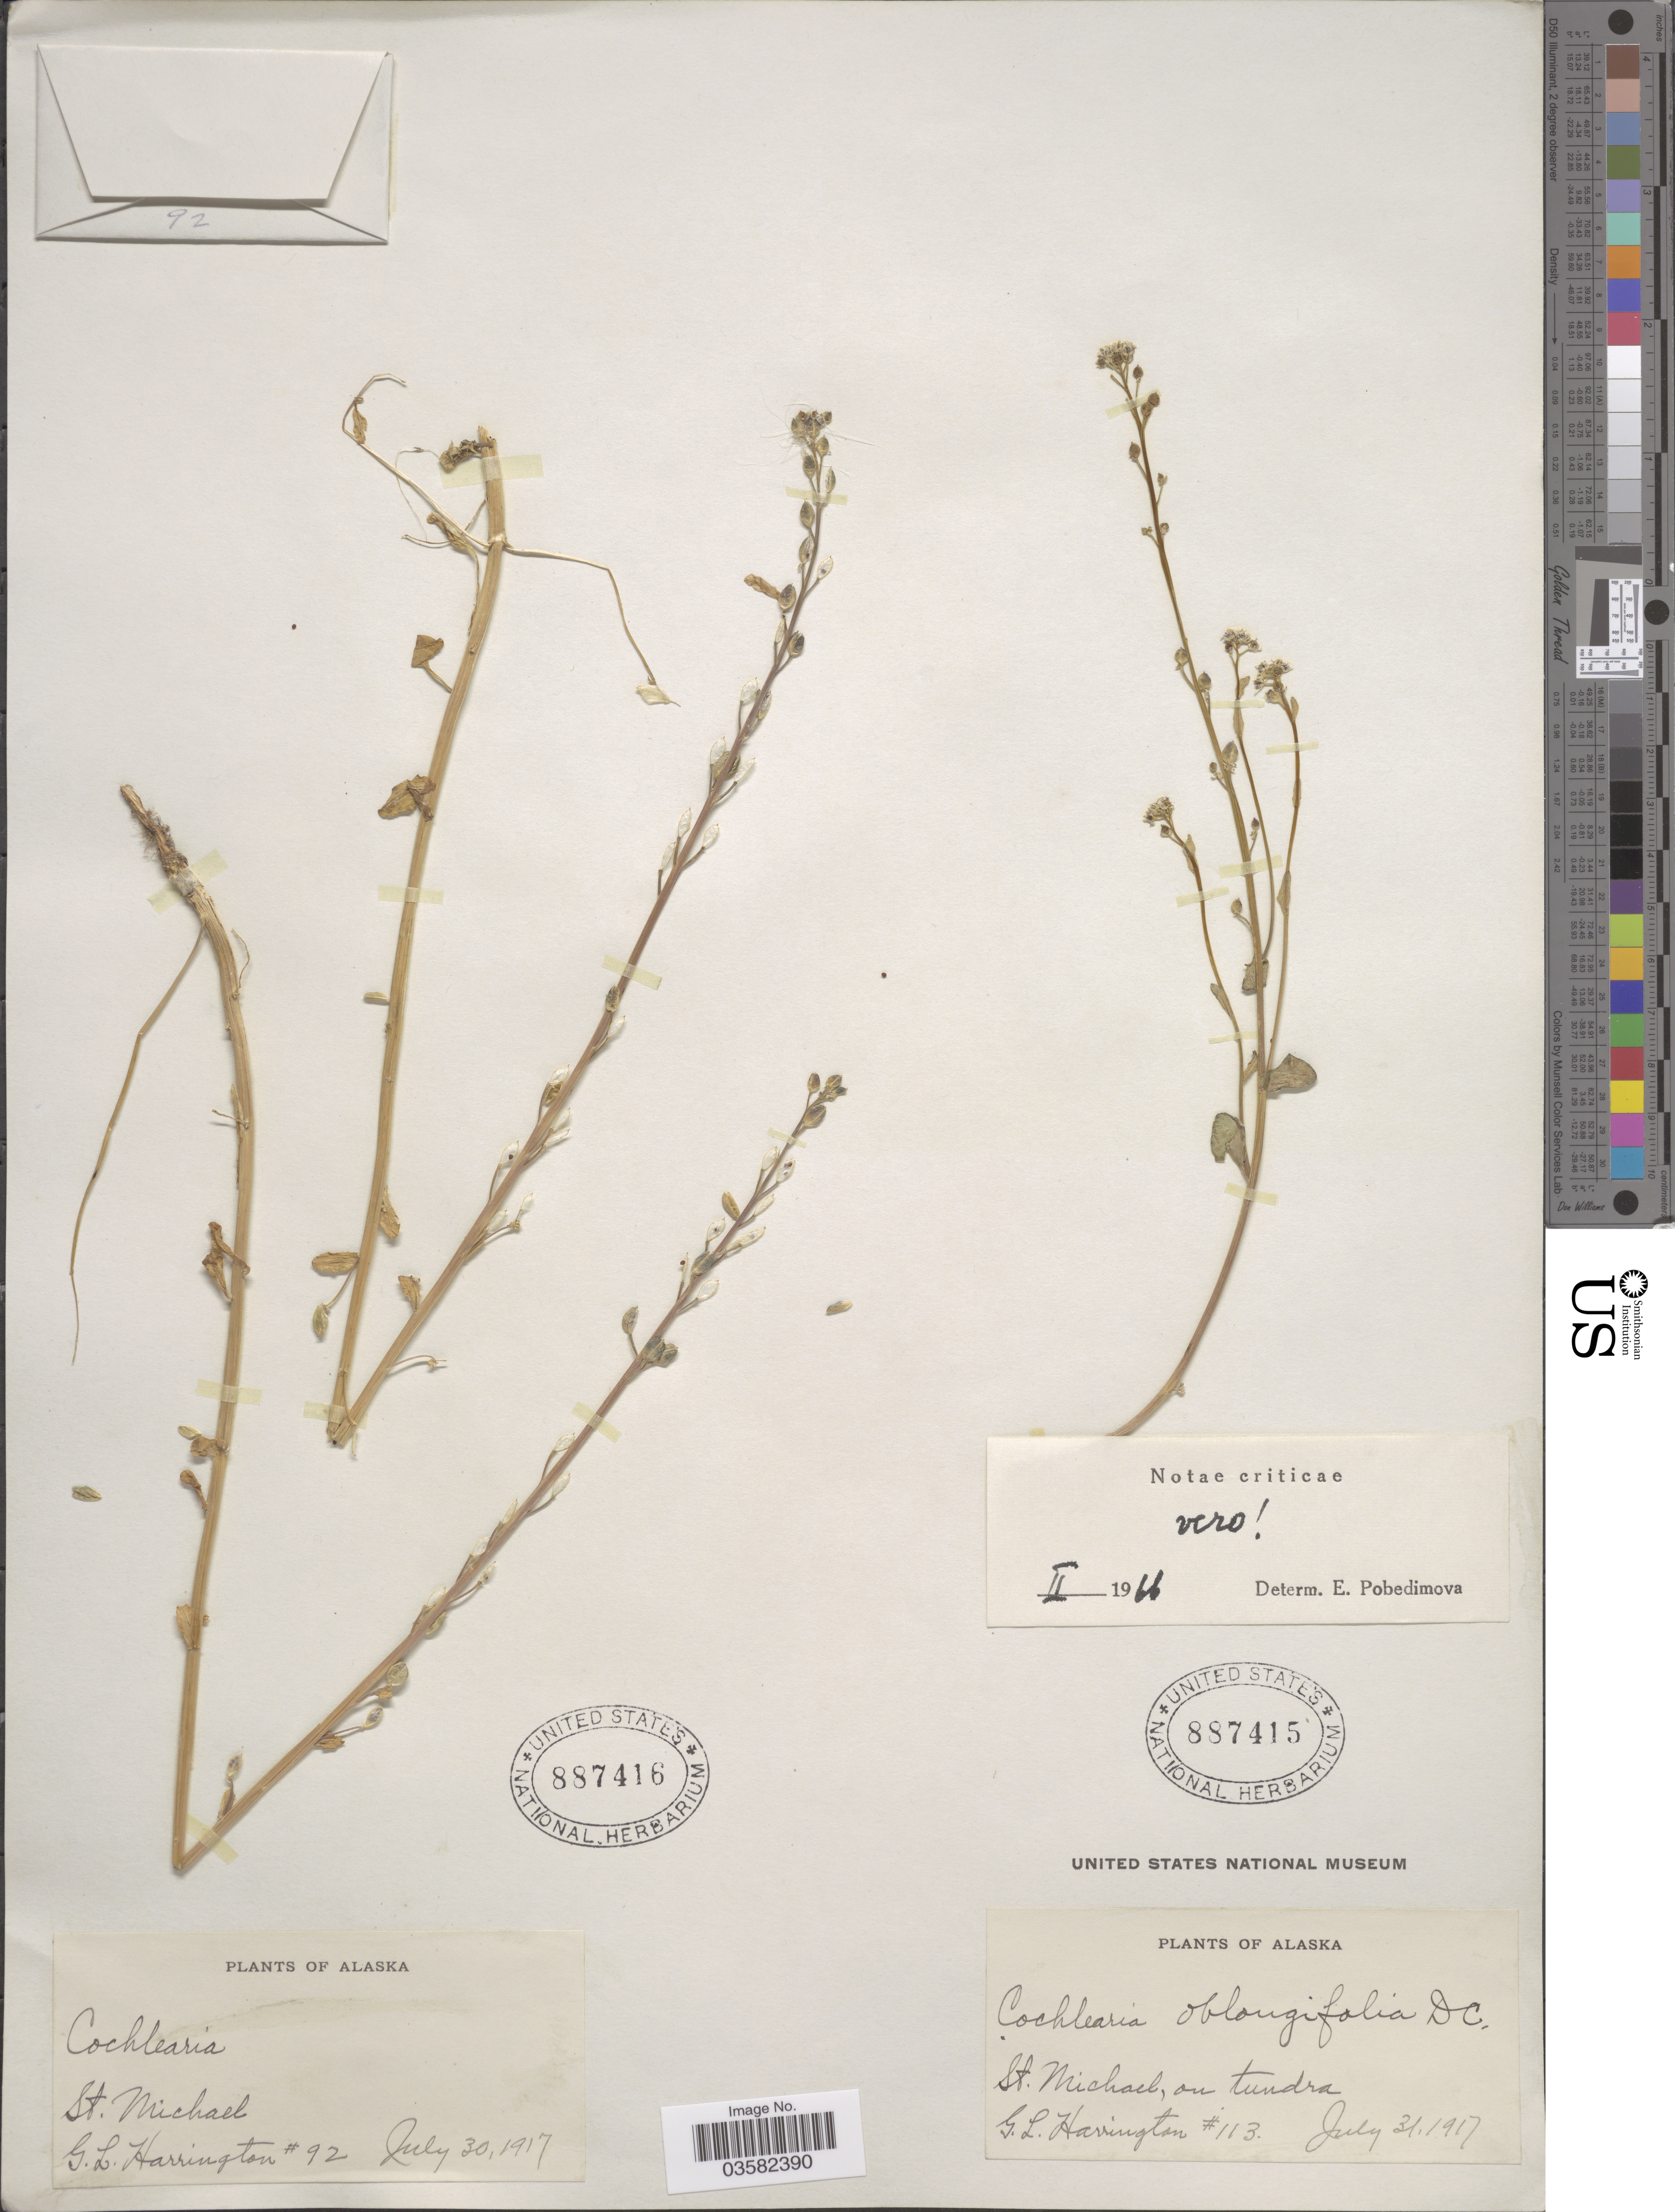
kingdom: Plantae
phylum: Tracheophyta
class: Magnoliopsida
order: Brassicales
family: Brassicaceae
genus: Cochlearia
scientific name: Cochlearia oblongifolia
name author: DC.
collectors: G. Harrington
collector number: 113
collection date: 1917-07-31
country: United States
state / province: Alaska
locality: St. Michaels, on tundra.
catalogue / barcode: US 887415-2